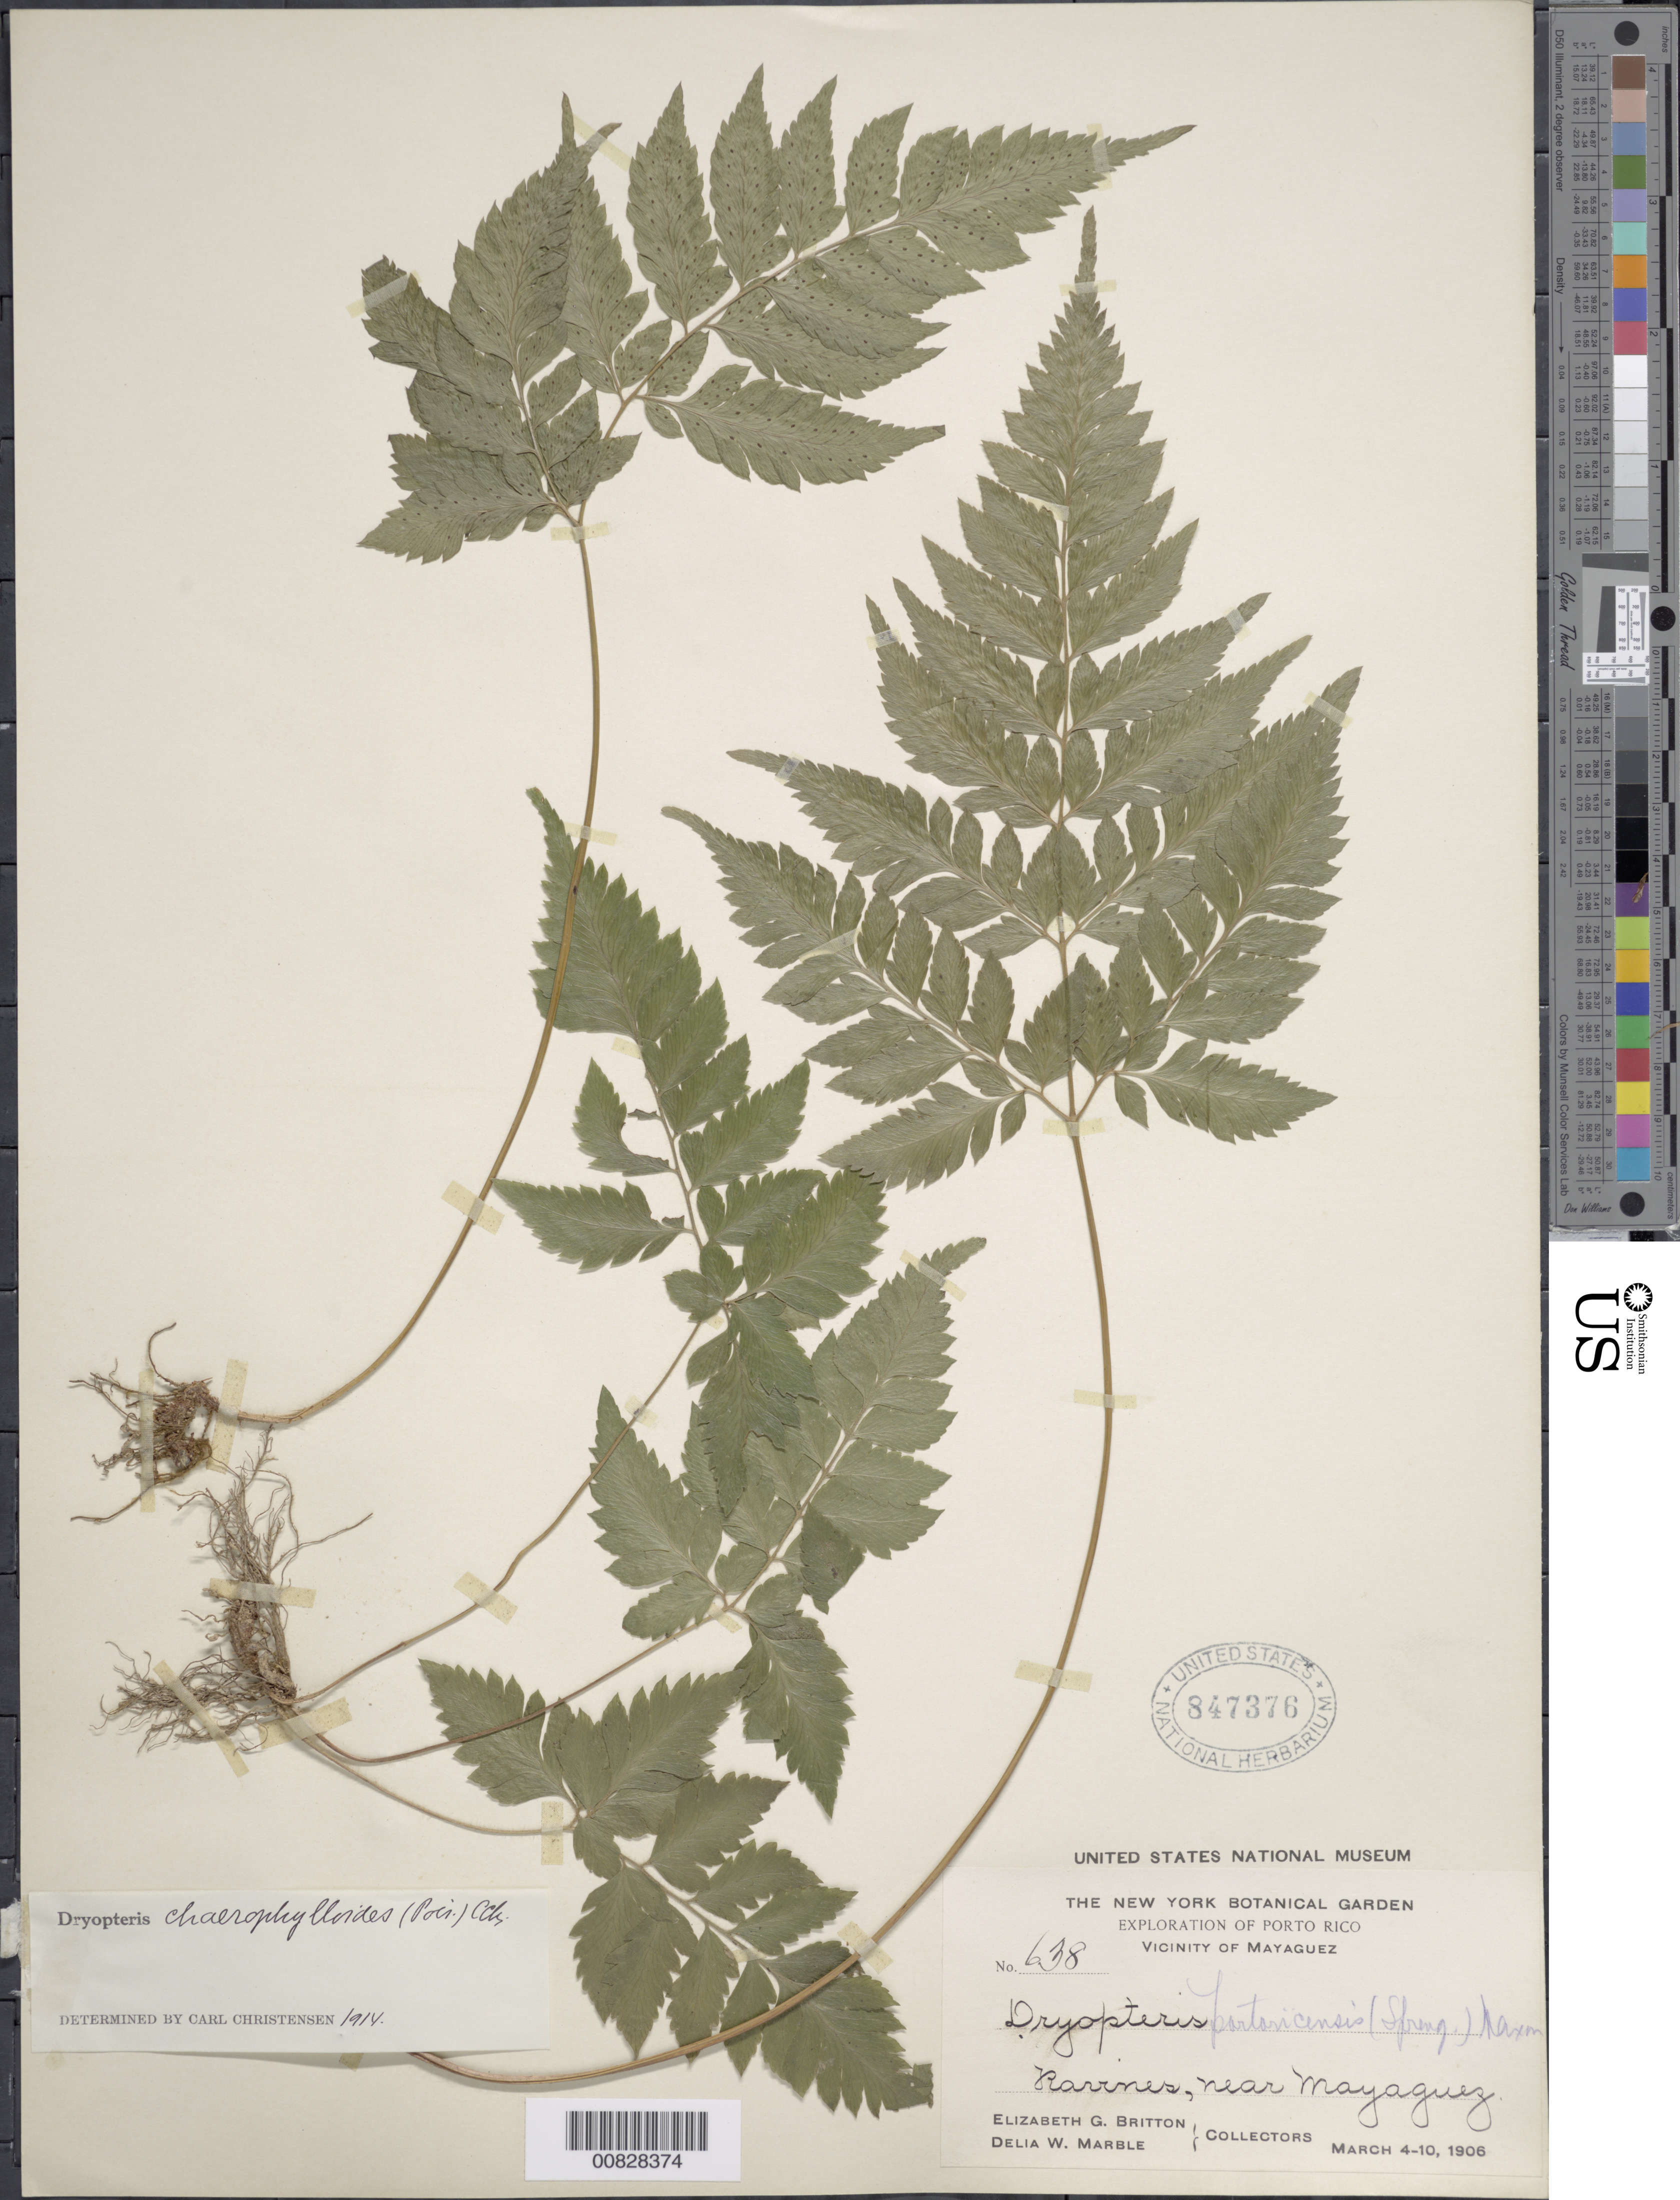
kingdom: Plantae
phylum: Tracheophyta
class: Polypodiopsida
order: Polypodiales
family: Dryopteridaceae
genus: Polystichopsis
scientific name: Polystichopsis chaerophylloides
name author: (Poir.) C.V. Morton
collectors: E. G. Britton & D. W. Marble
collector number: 638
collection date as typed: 04 Mar 1906 to 10 Mar 1906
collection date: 1906-03-04/1906-03-10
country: Puerto Rico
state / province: Mayagüez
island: Puerto Rico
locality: Mayaguez,vicinity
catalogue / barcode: US 847376